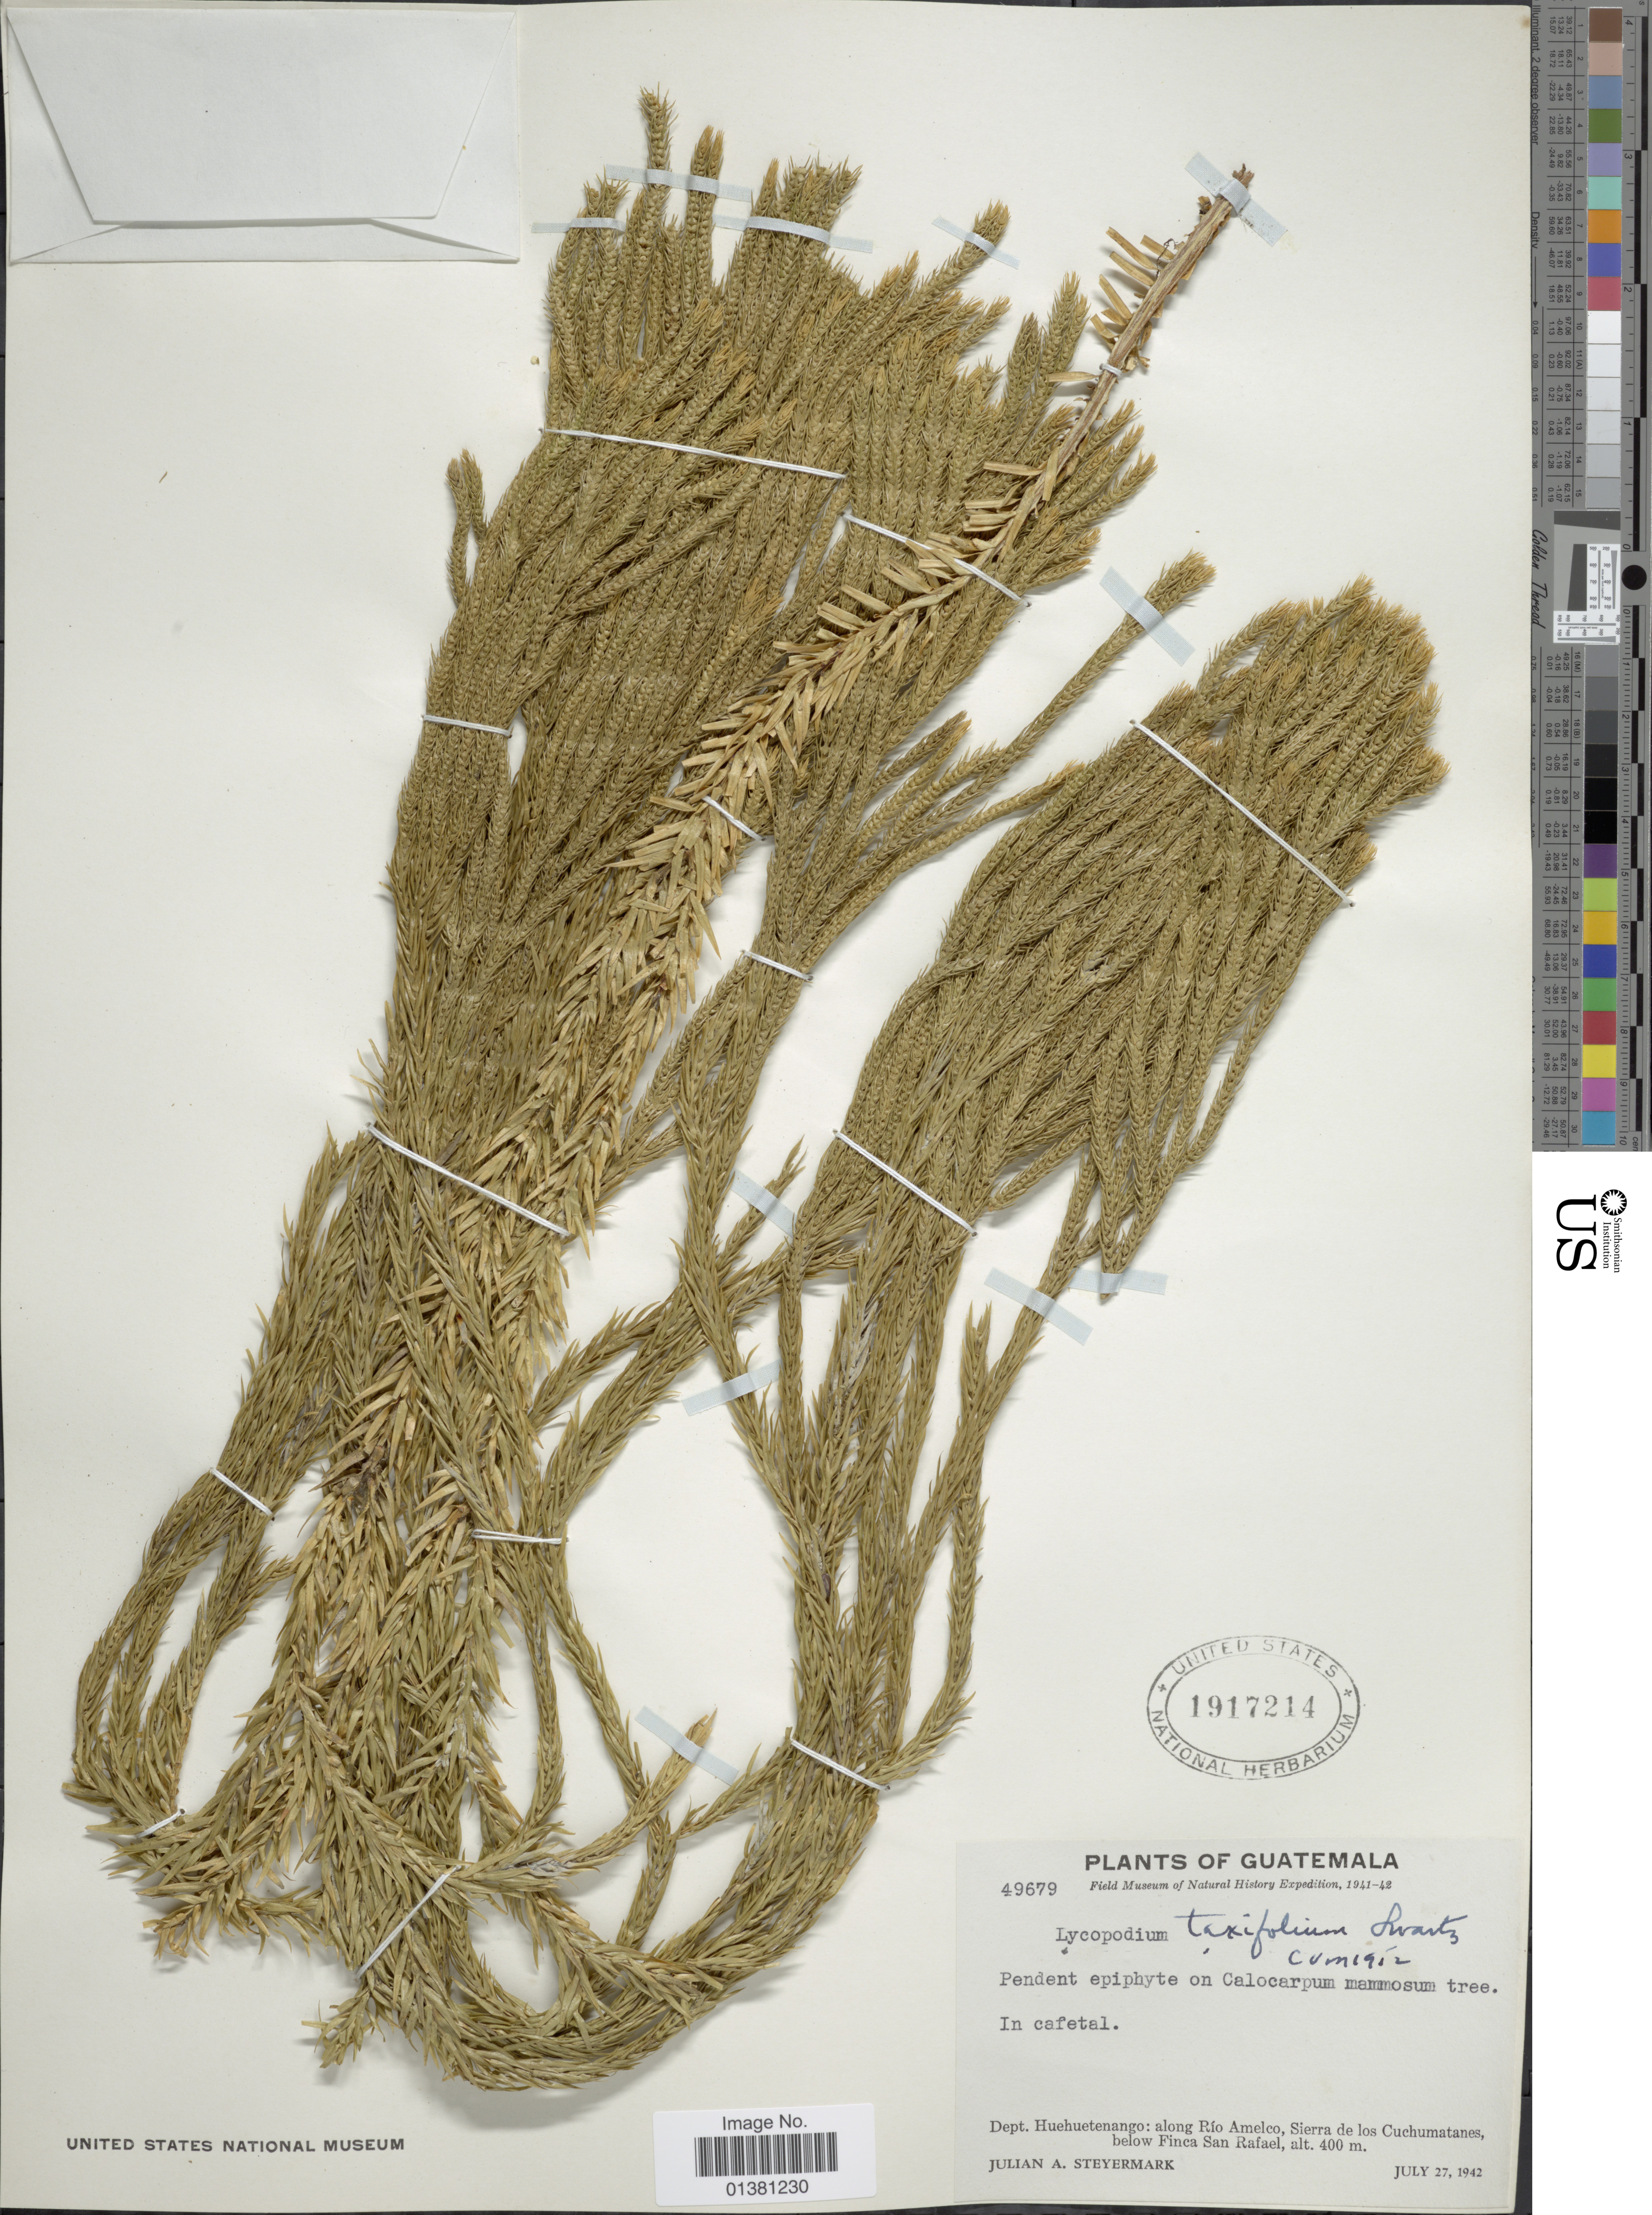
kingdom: Plantae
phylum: Tracheophyta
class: Lycopodiopsida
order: Lycopodiales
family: Lycopodiaceae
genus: Phlegmariurus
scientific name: Phlegmariurus taxifolius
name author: (Sw.) Á. Löve & D. Löve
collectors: J. Steyermark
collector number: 49679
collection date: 1942-07-27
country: Guatemala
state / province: Huehuetenango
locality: Dept. Huehuentenango: along Río Amelco,Sierra de los Cuchumatanes, below Finca San Rafael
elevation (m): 400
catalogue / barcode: US 1917214